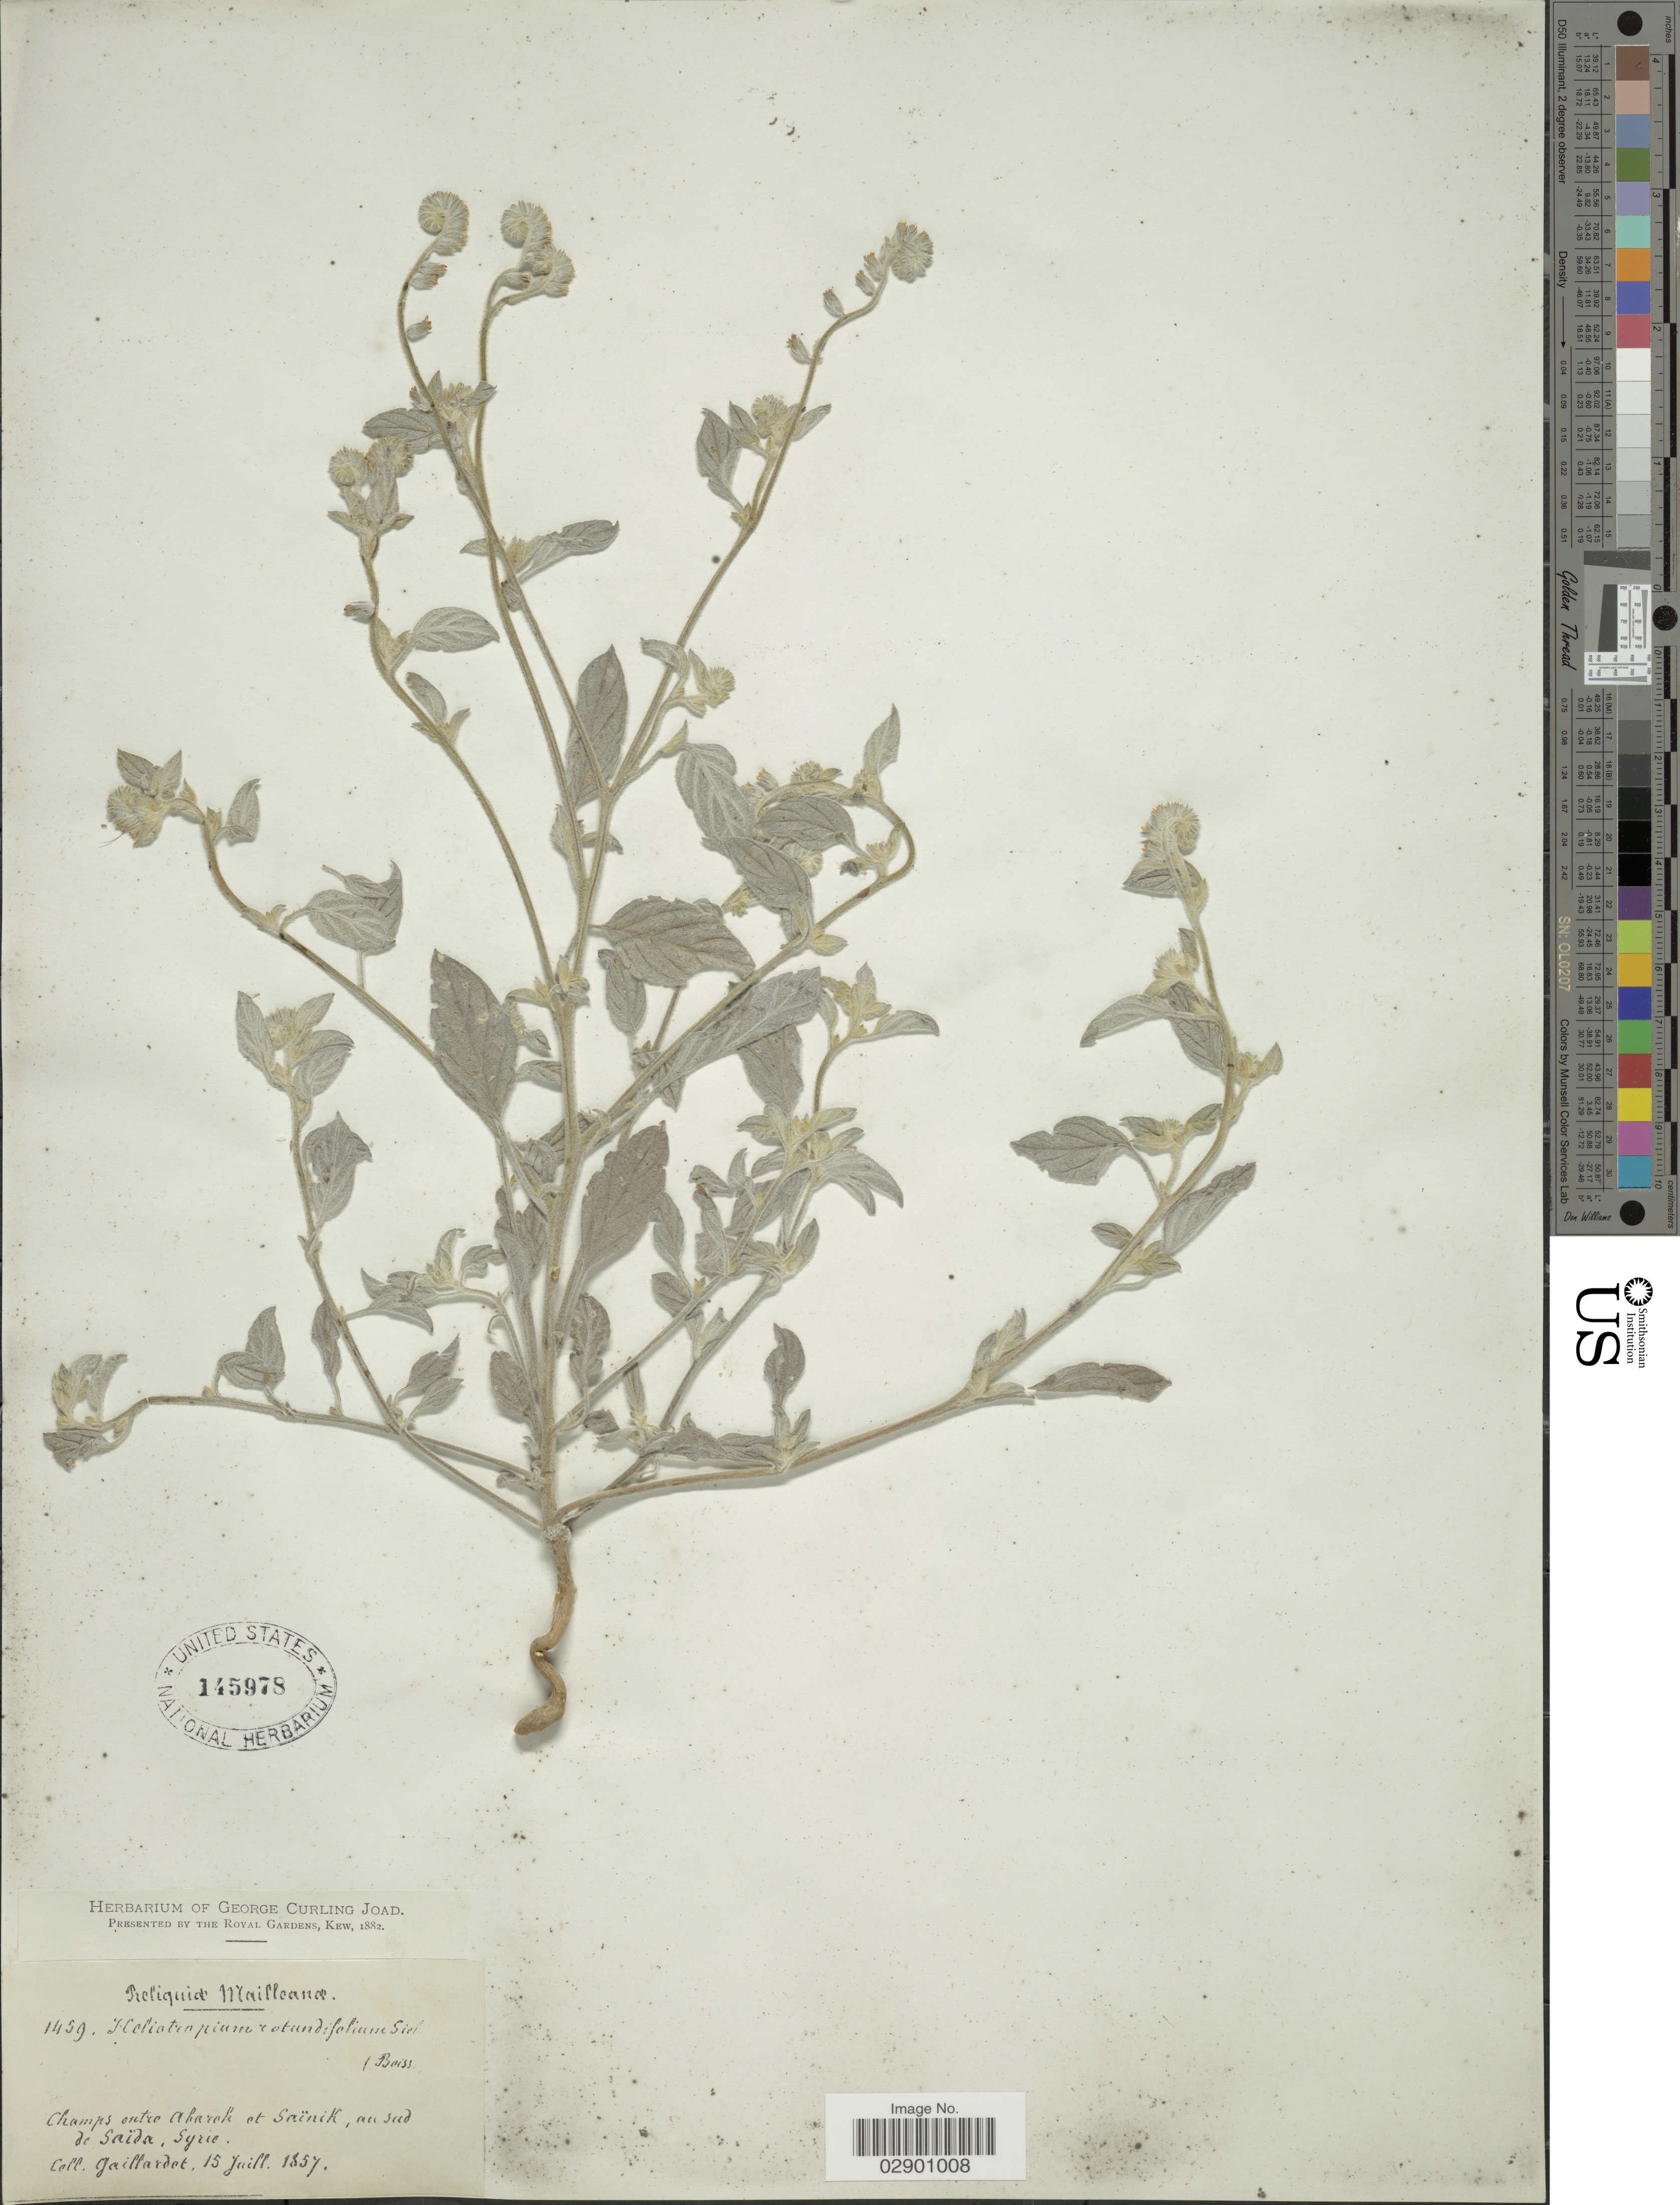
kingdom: Plantae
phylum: Tracheophyta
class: Magnoliopsida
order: Boraginales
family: Heliotropiaceae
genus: Heliotropium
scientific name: Heliotropium rotundifolium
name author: Sieber ex Lehm.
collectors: -. Gaillardet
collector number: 1459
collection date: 1857-07-15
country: Syria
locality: Reliquiae Mailleanae. Champs entre Abarek et Saïnik, au sud de Saïda, Syrie.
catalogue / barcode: US 145978